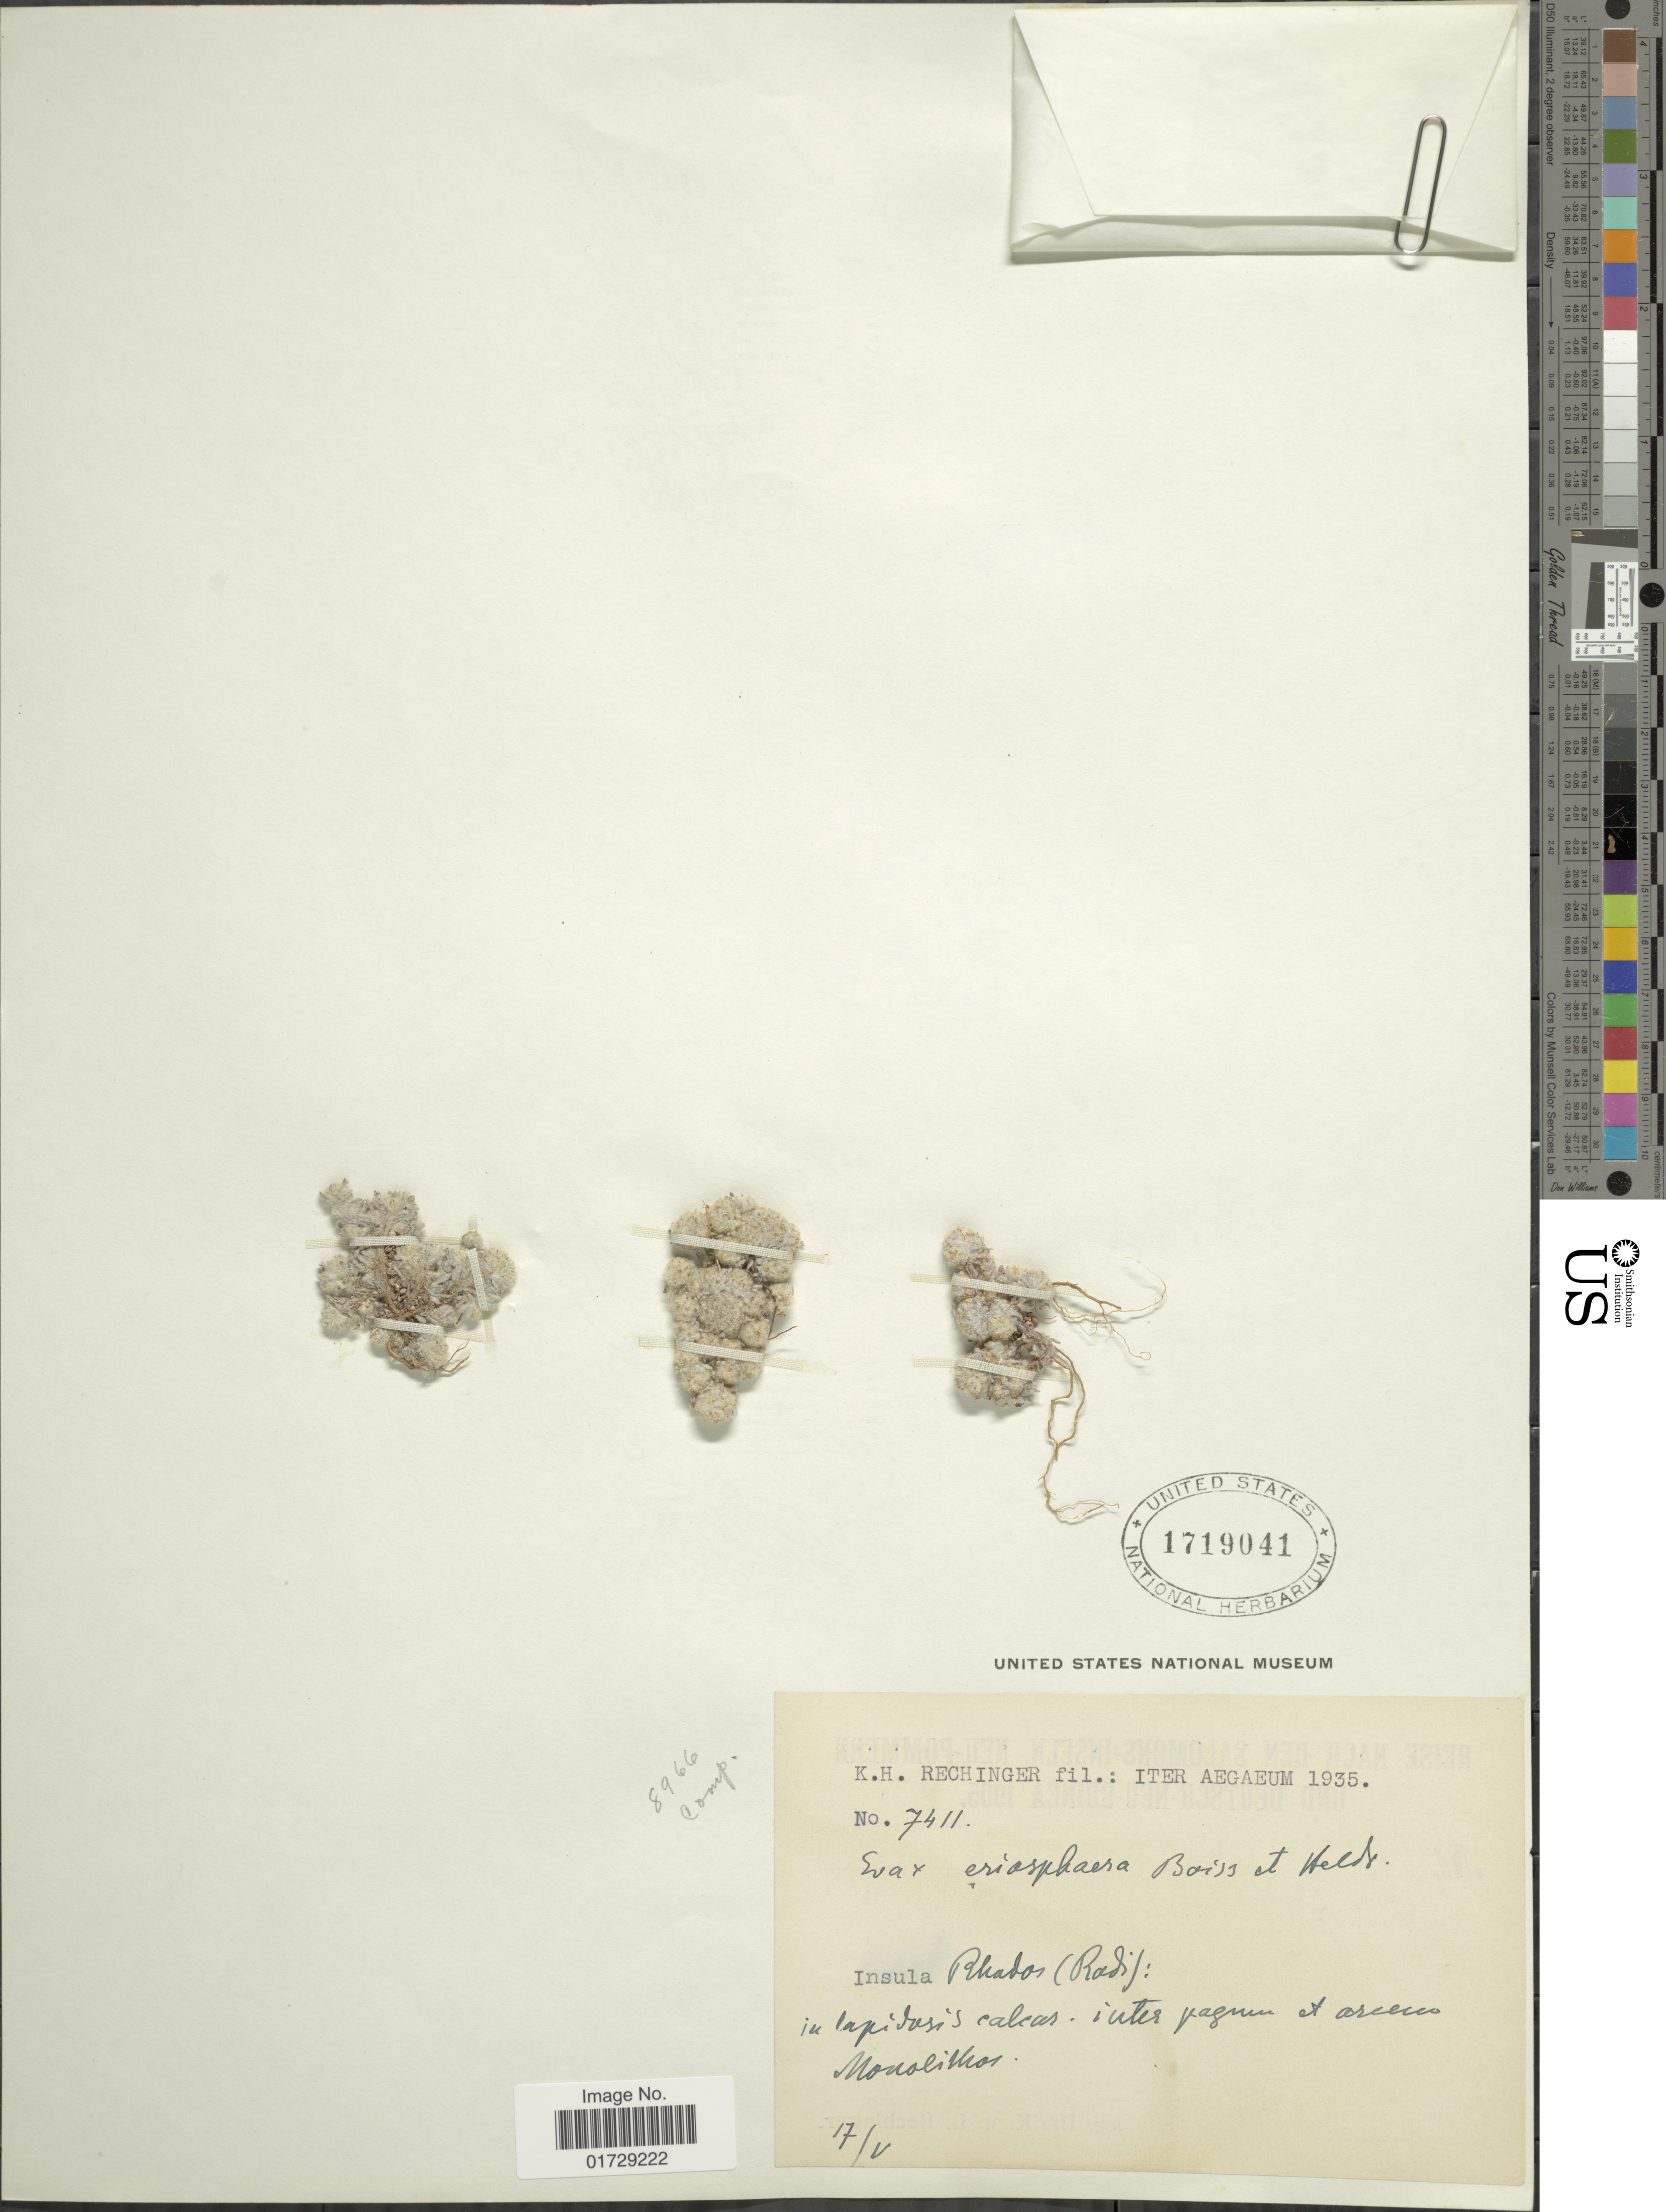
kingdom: Plantae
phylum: Tracheophyta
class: Magnoliopsida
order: Asterales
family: Asteraceae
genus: Evax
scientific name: Evax eriosphaera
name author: Boiss. & Heldr.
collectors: K. H. Rechinger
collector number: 7411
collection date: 1935-05-17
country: Greece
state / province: South Aegean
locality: Inter Aegaeum, Insula Rhodos, Monólithos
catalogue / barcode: US 1719041